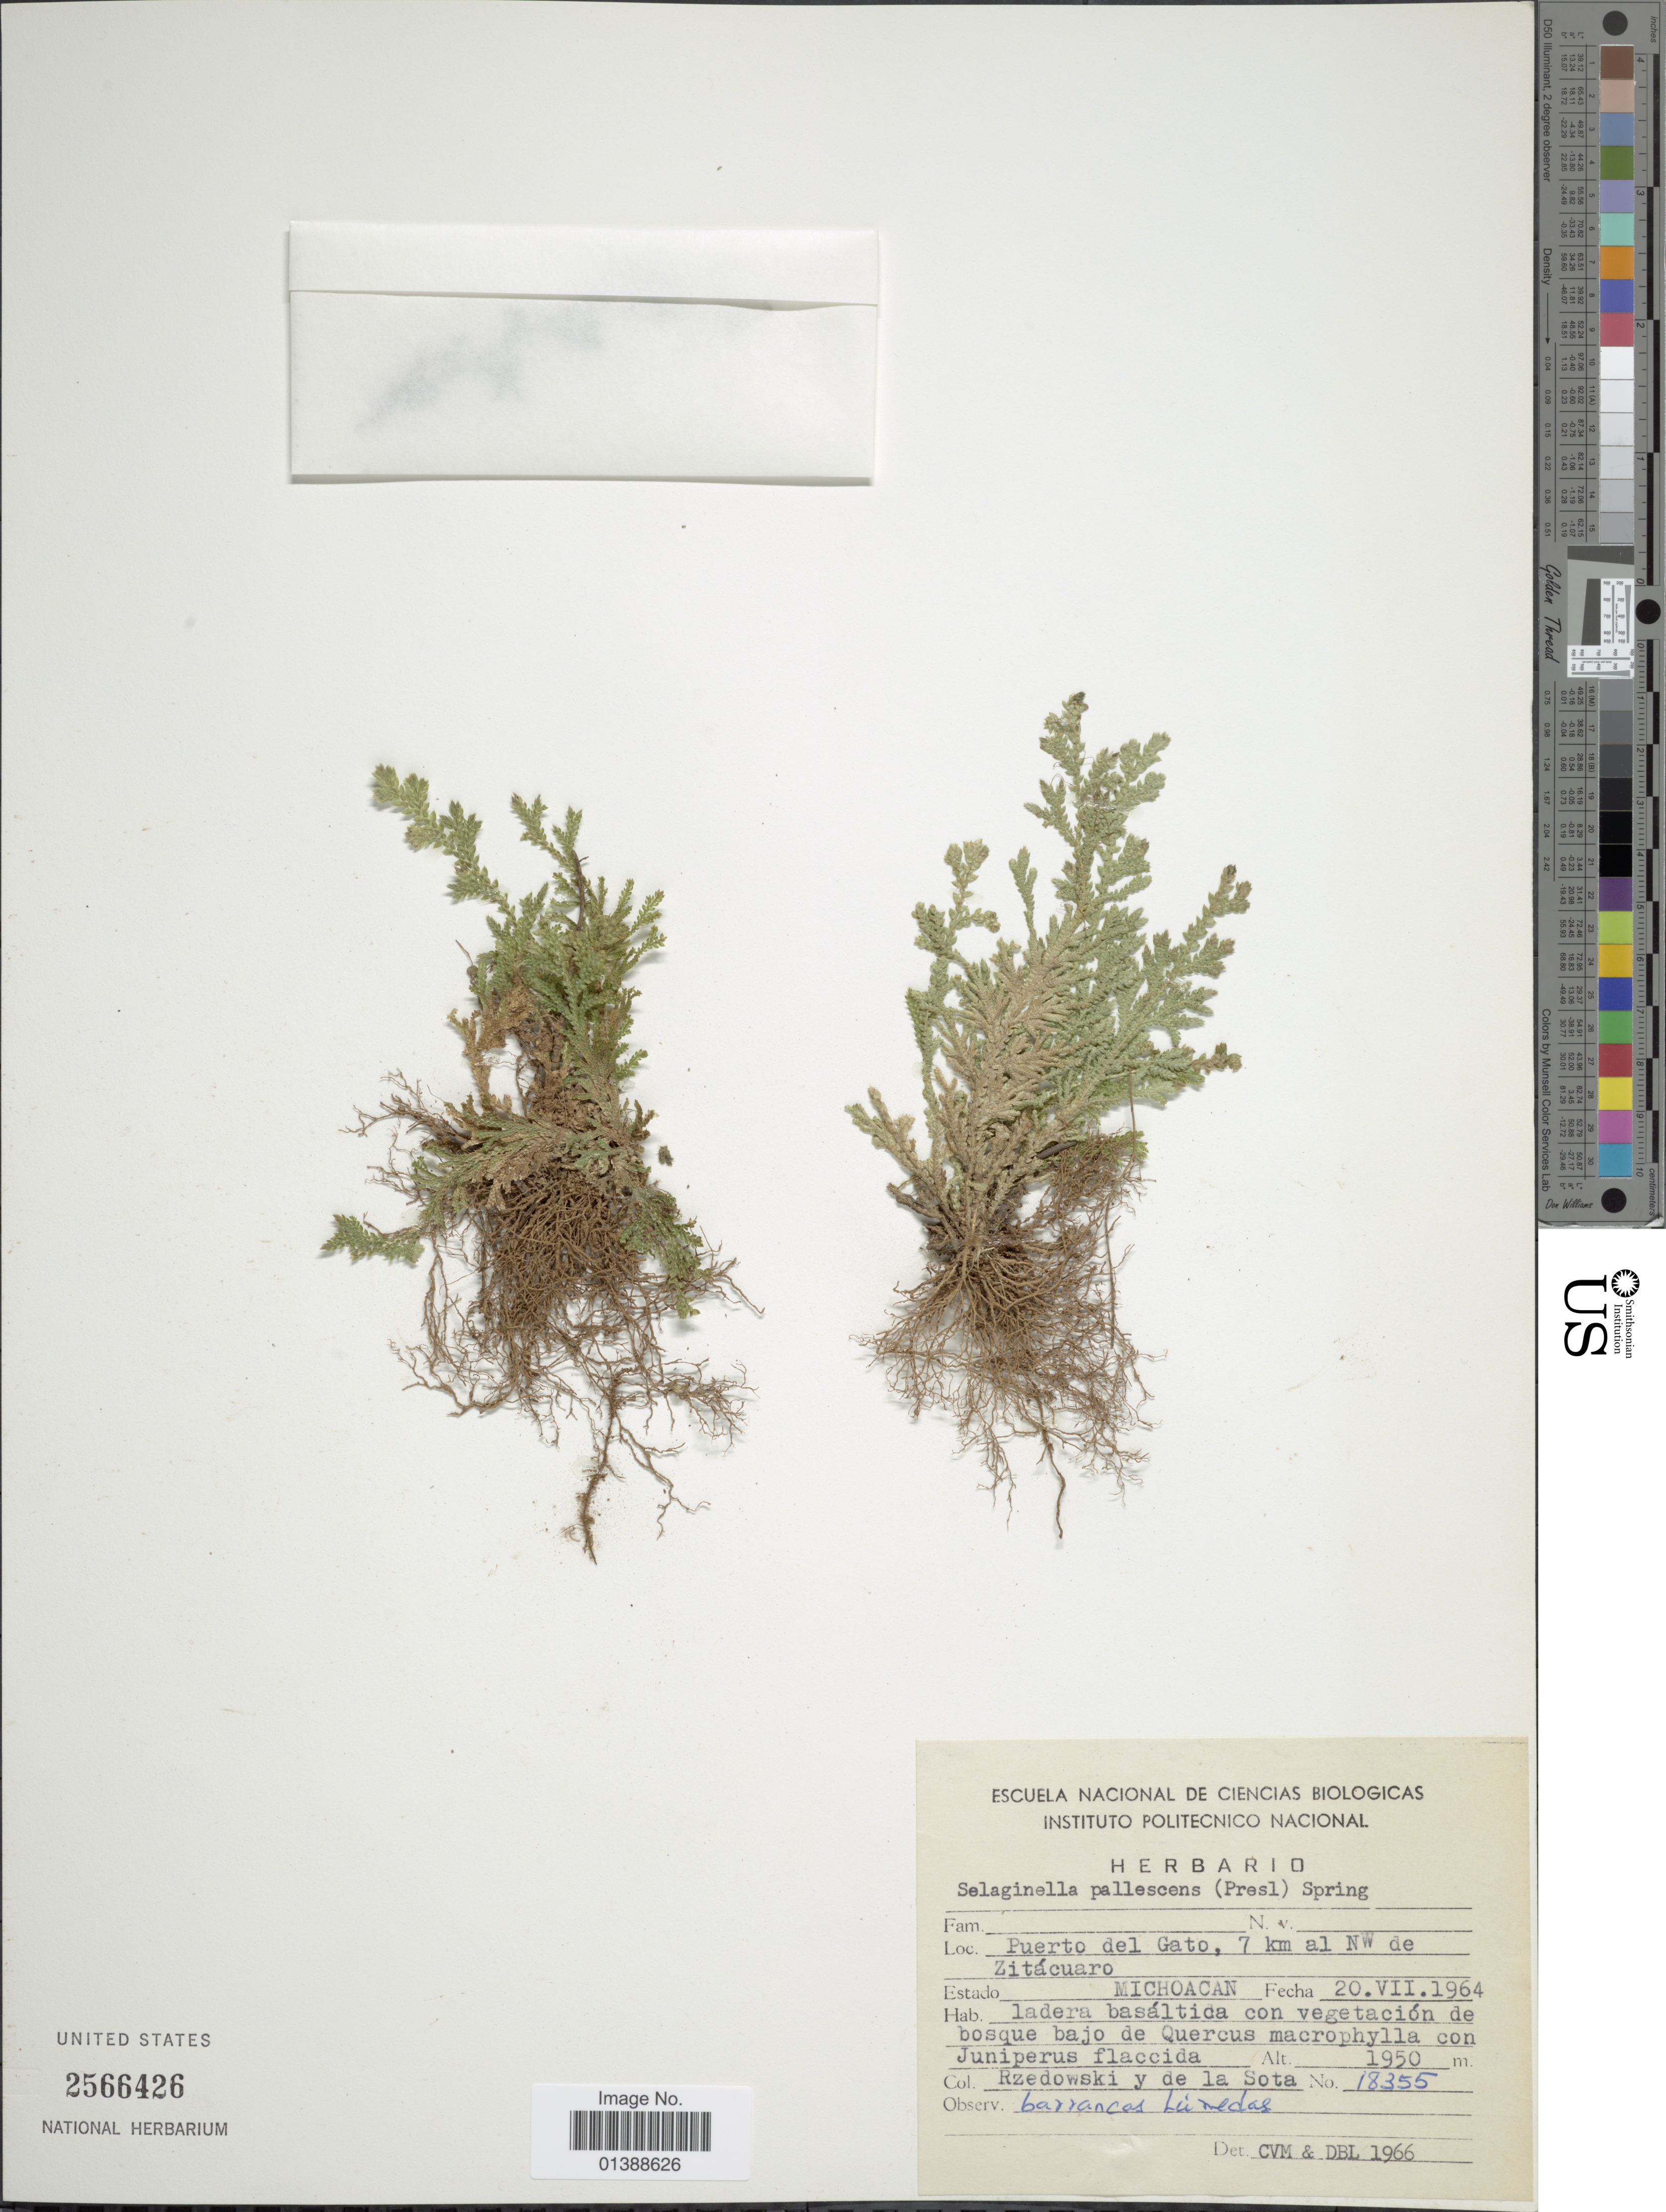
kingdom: Plantae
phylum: Tracheophyta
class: Lycopodiopsida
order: Selaginellales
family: Selaginellaceae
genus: Selaginella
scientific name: Selaginella pallescens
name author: (C. Presl) Spring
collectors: Rzedowski, -- & de la Sota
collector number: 18355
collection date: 1964-07-20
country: Mexico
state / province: Michoacán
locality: Puerto del Gato, 7 km al NW de Zitácuaro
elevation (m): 1950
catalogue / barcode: US 2566426